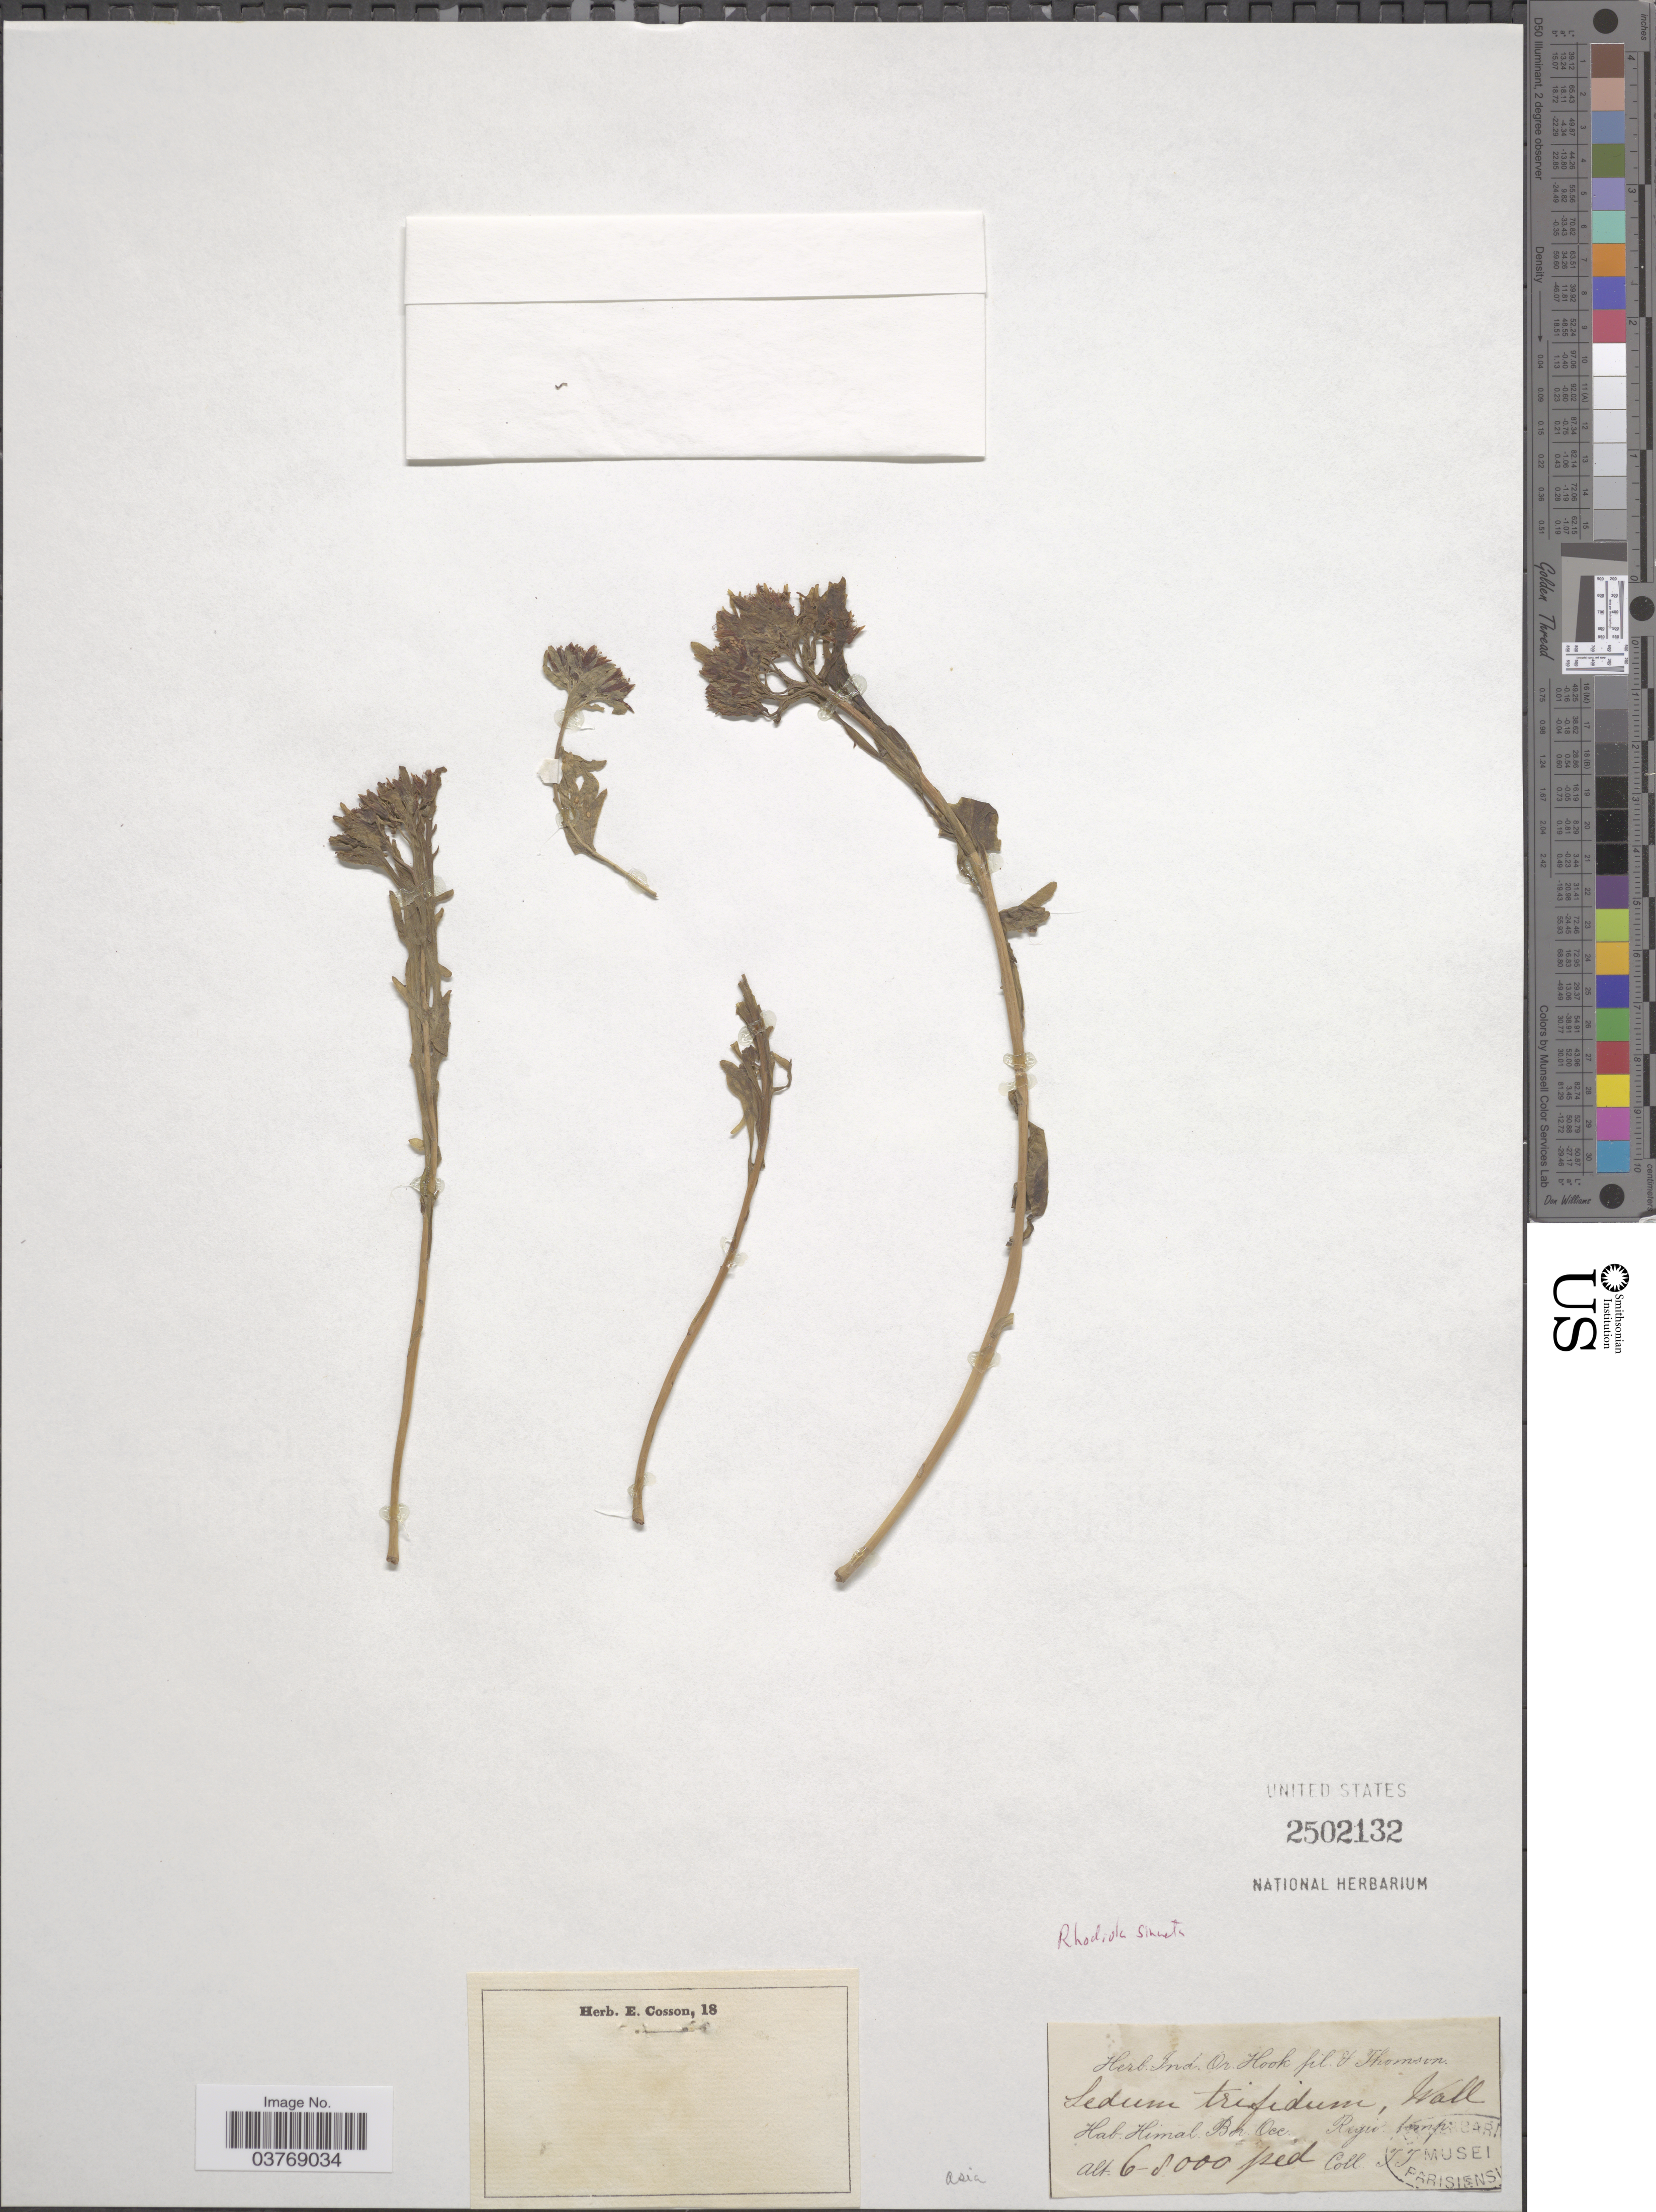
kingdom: Plantae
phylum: Tracheophyta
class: Magnoliopsida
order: Saxifragales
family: Crassulaceae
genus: Rhodiola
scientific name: Rhodiola sinuata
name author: (Royle ex Edgew.) S.H. Fu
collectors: T. Thomson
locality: Asia. Himal Bor. Occ. Regio temp.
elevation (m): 1829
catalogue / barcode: US 2502132